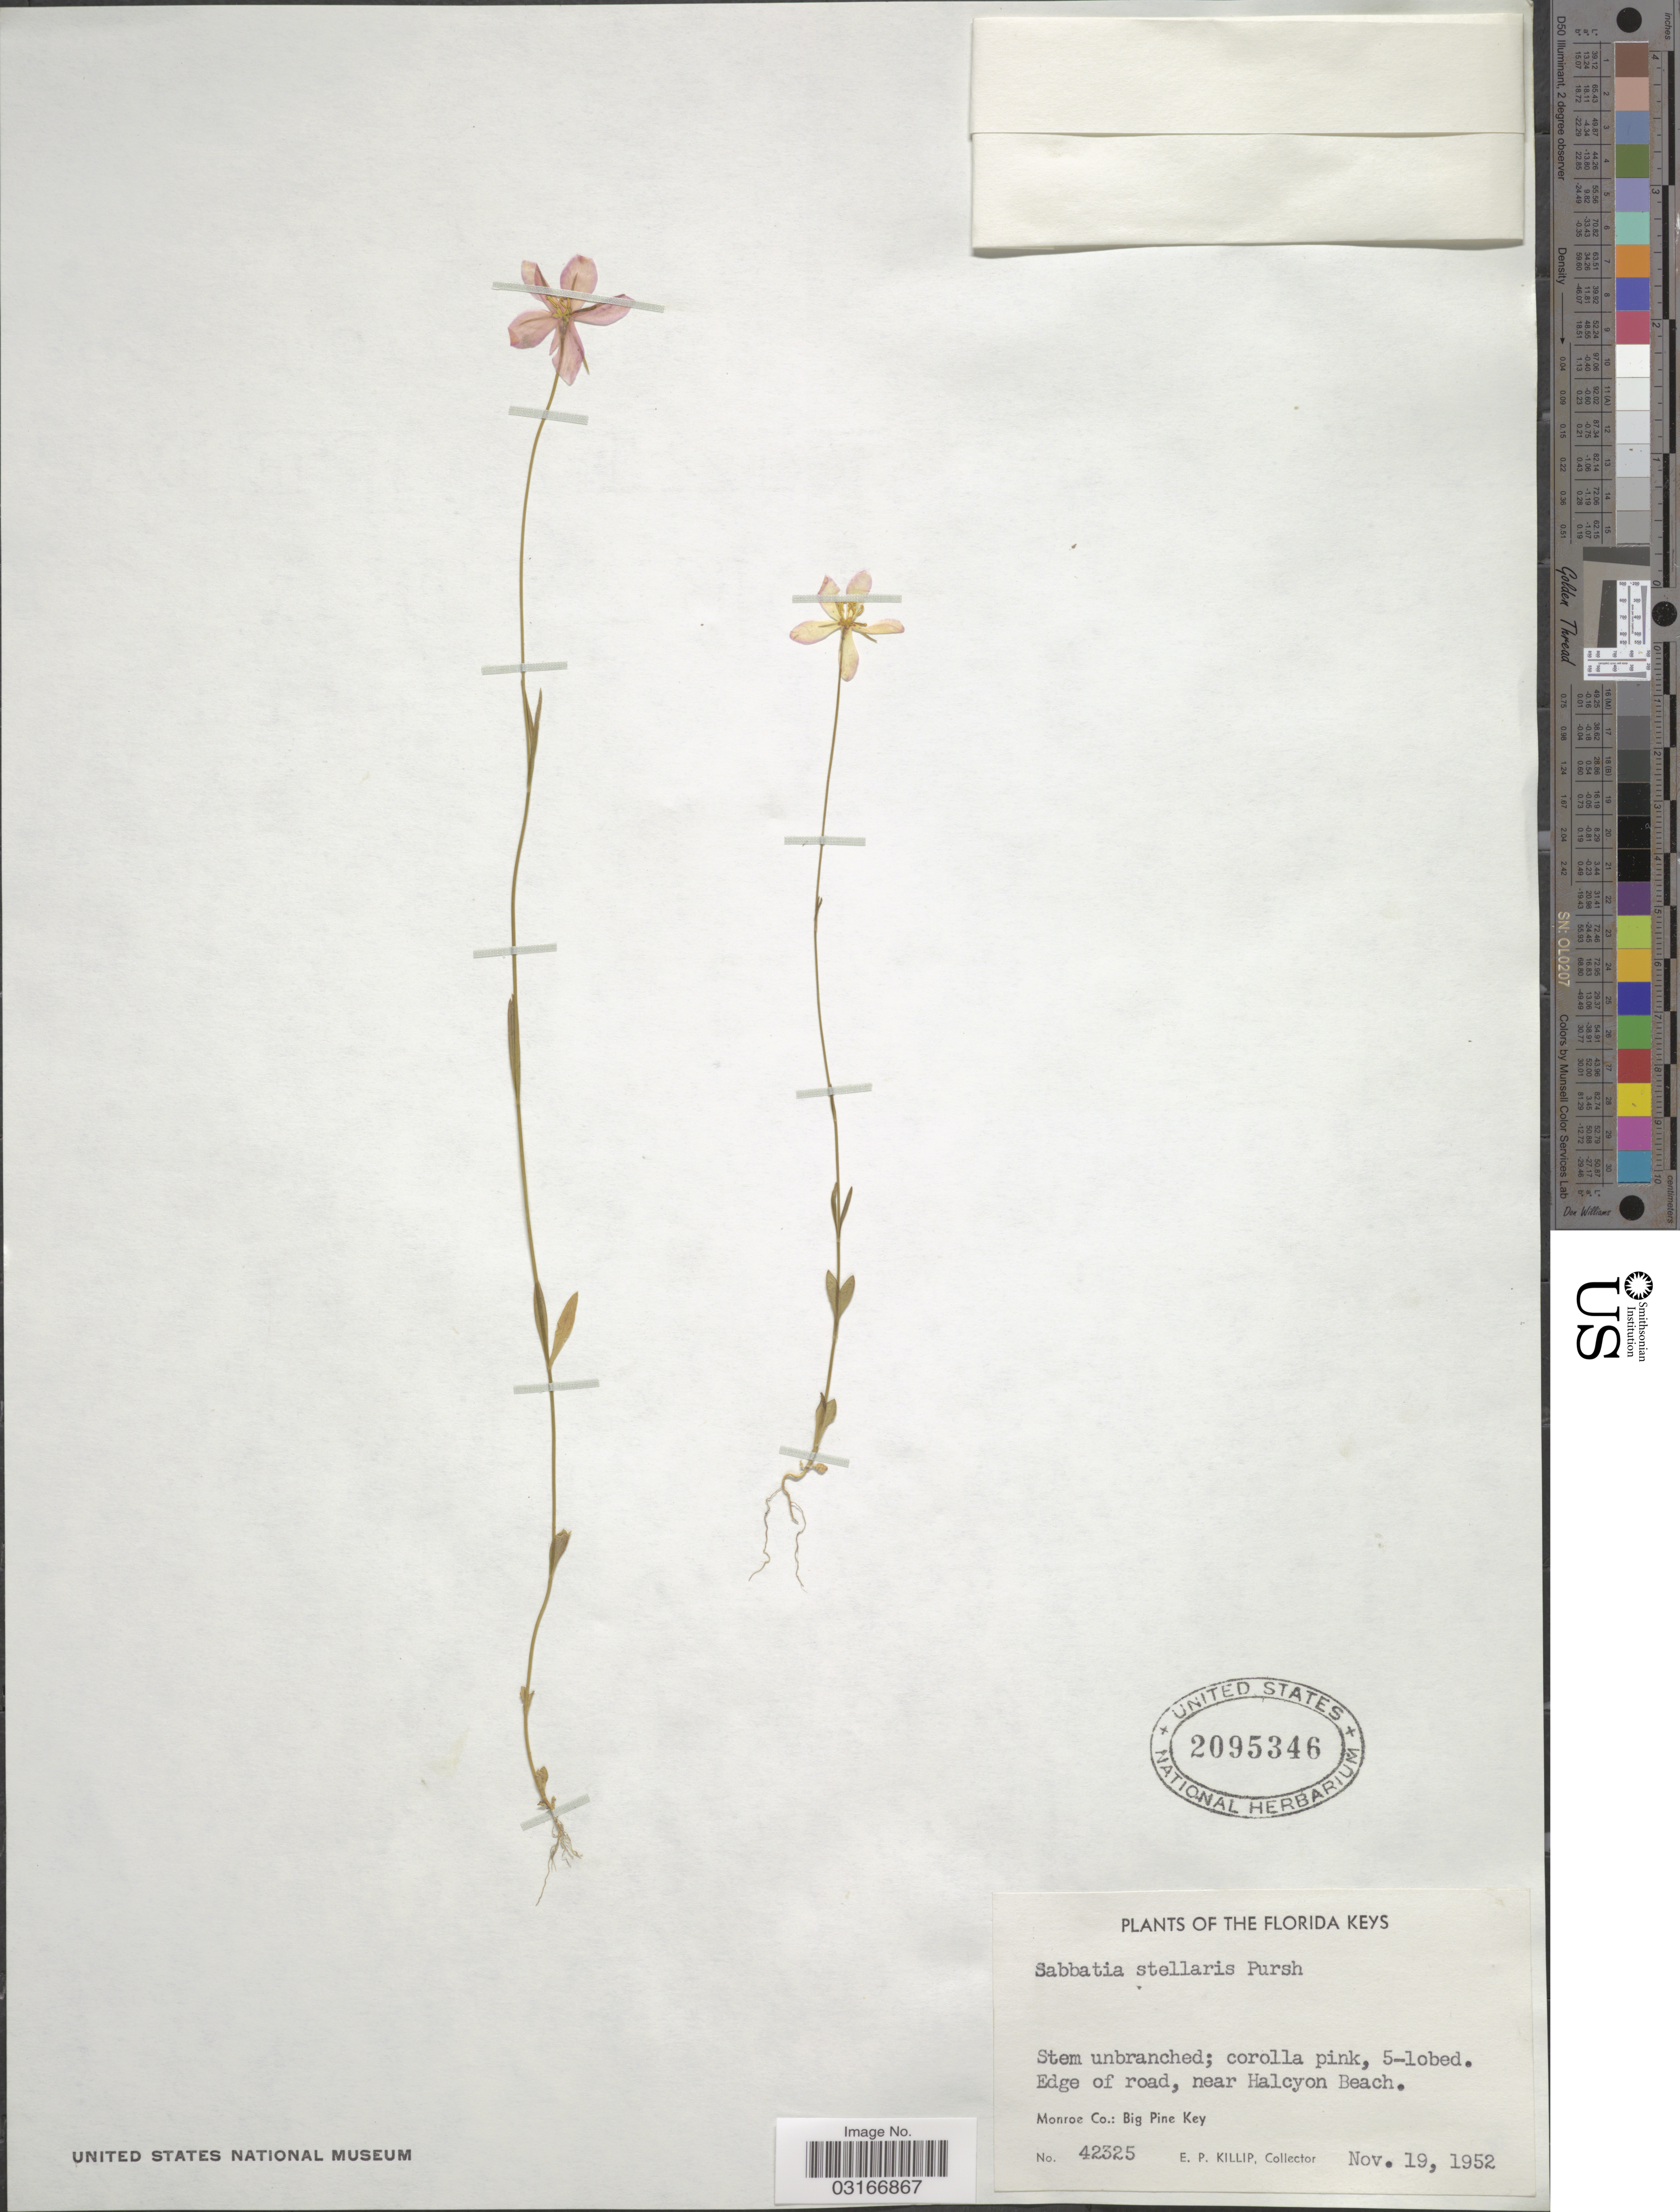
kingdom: Plantae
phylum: Tracheophyta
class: Magnoliopsida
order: Gentianales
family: Gentianaceae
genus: Sabatia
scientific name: Sabatia stellaris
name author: Pursh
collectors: E. P. Killip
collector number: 42325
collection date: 1952-11-19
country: United States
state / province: Florida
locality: The Florida Keys. Edge of road, near Halcyon Beach. Monroe Co.: Big Pine Key.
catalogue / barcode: US 2095346